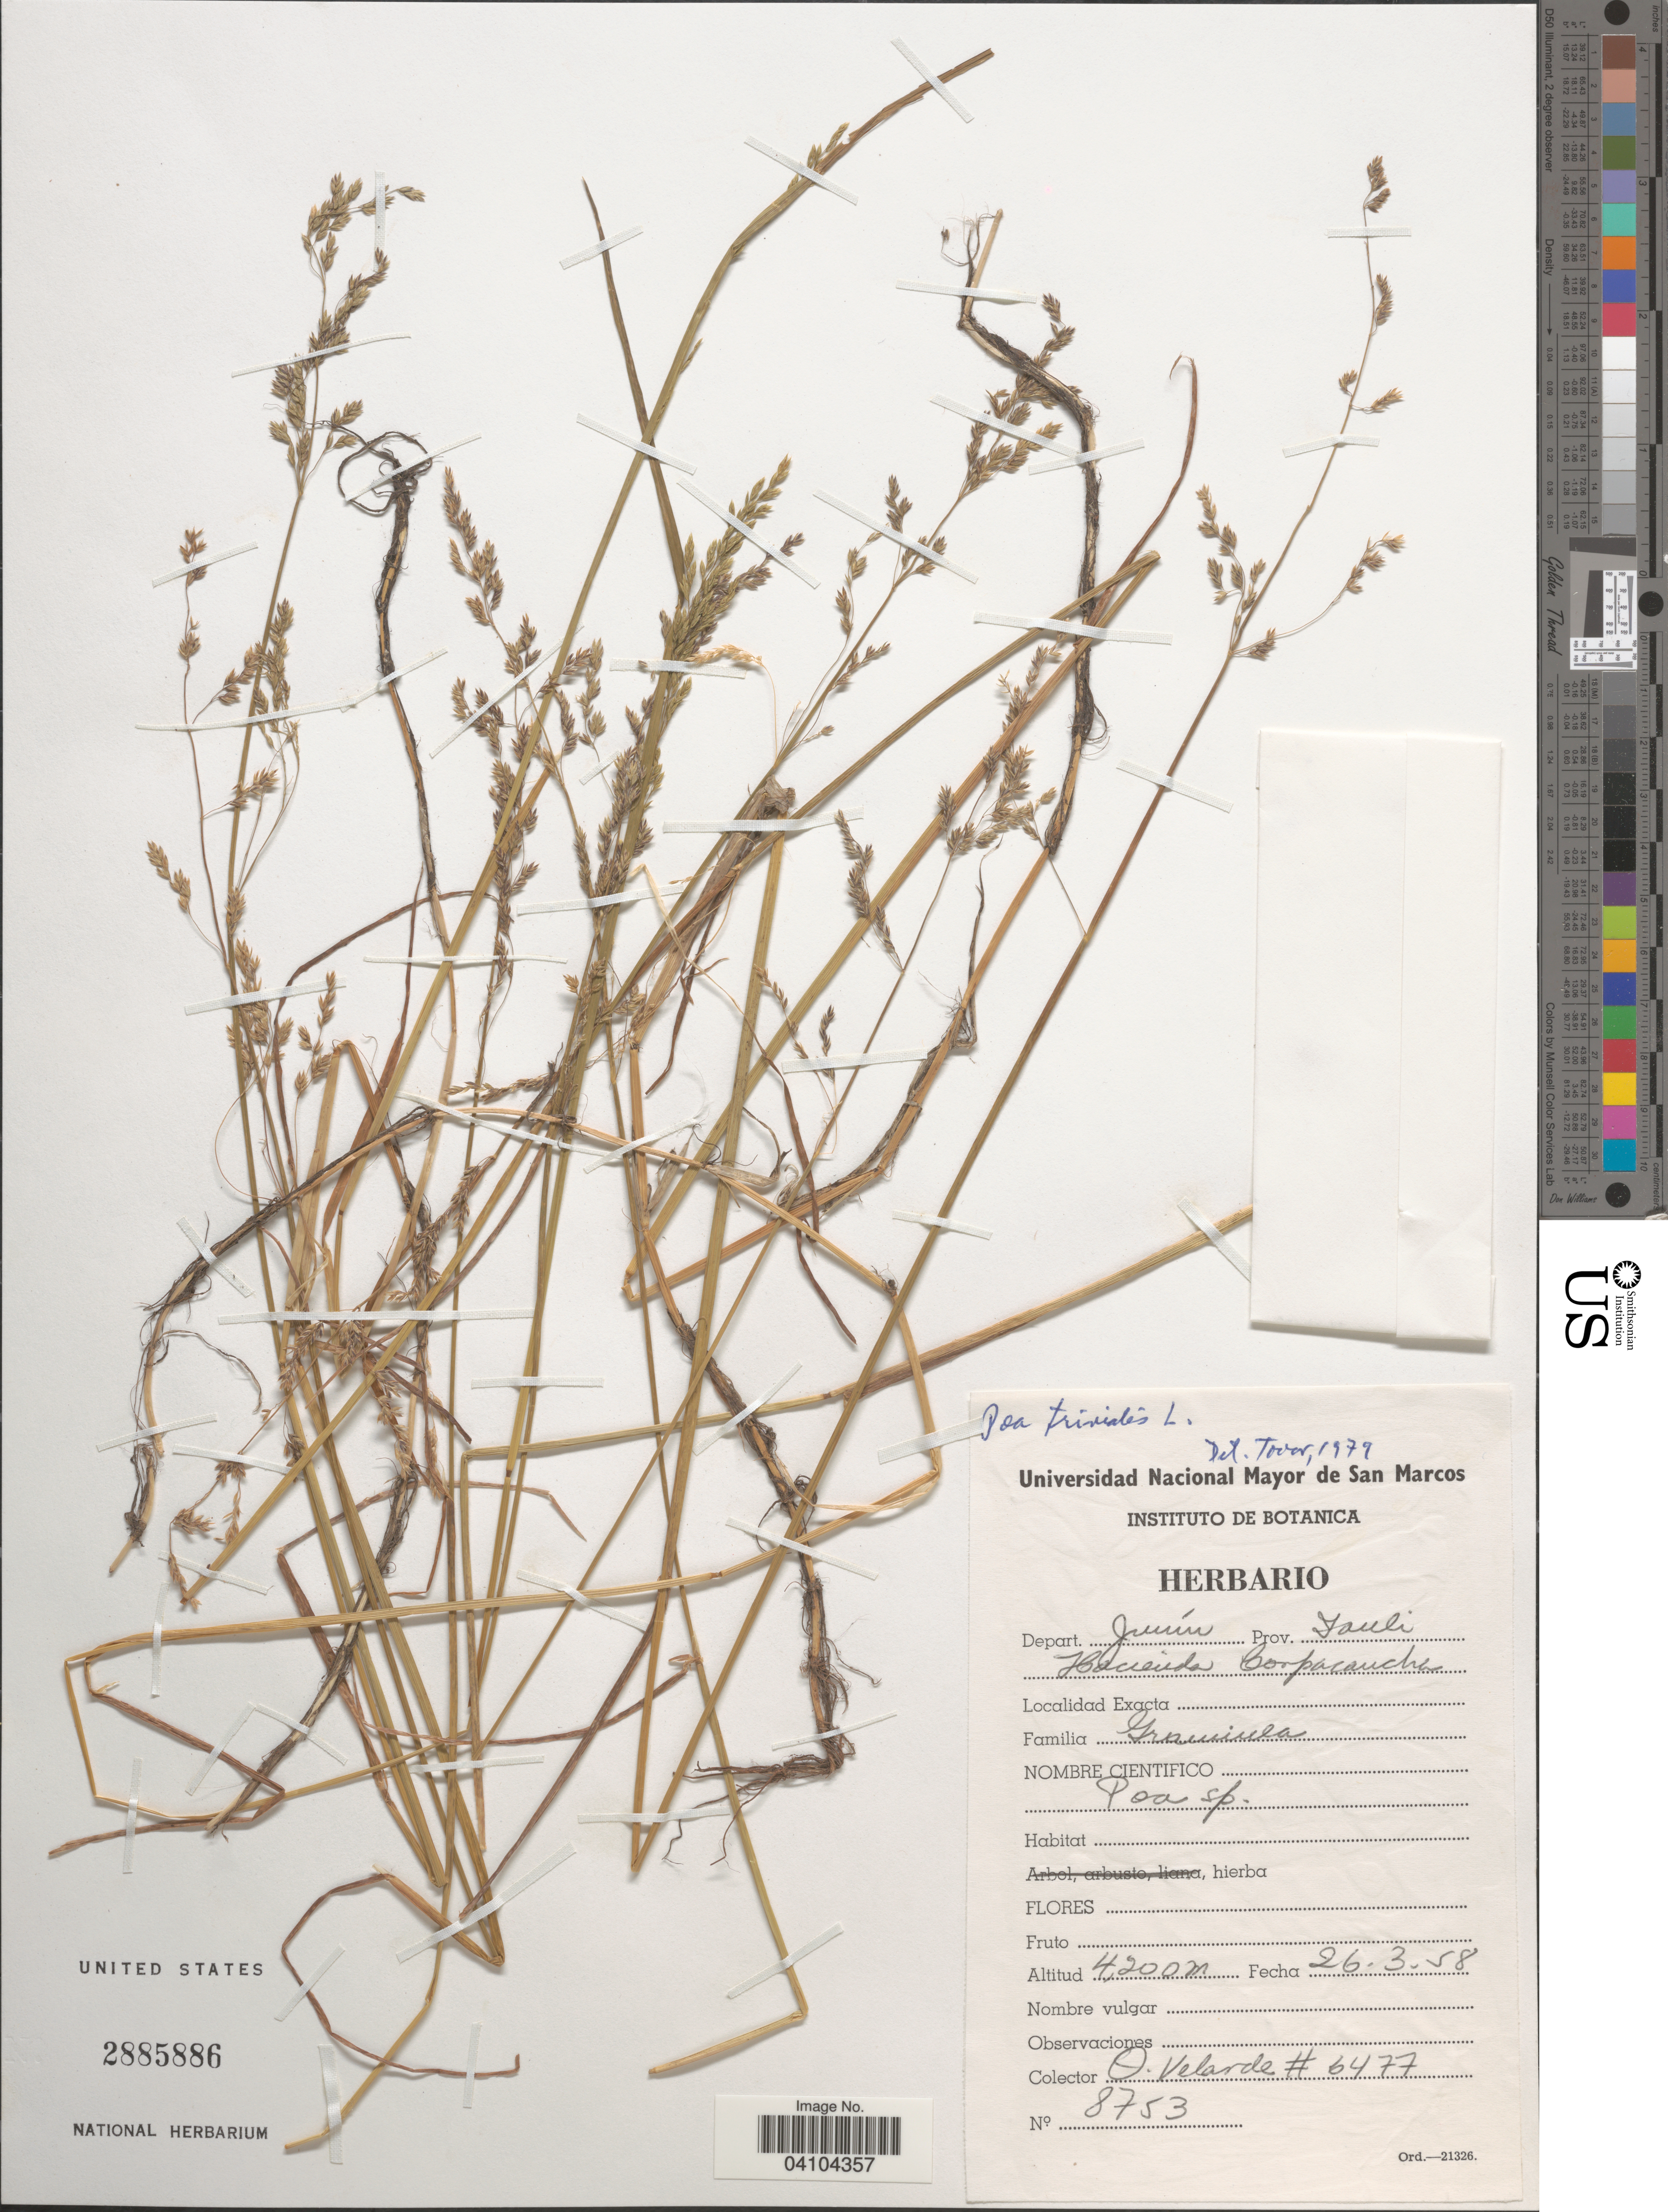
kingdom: Plantae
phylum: Tracheophyta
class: Liliopsida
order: Poales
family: Poaceae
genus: Poa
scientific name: Poa trivialis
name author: L.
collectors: O. Velarde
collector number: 6477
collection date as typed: Transcribed d/m/y: 26/3/58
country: Peru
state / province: Junin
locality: Depart. Junín. Prov. Tauli. Hacienda Corpacanche.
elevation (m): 4200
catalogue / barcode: US 2885886